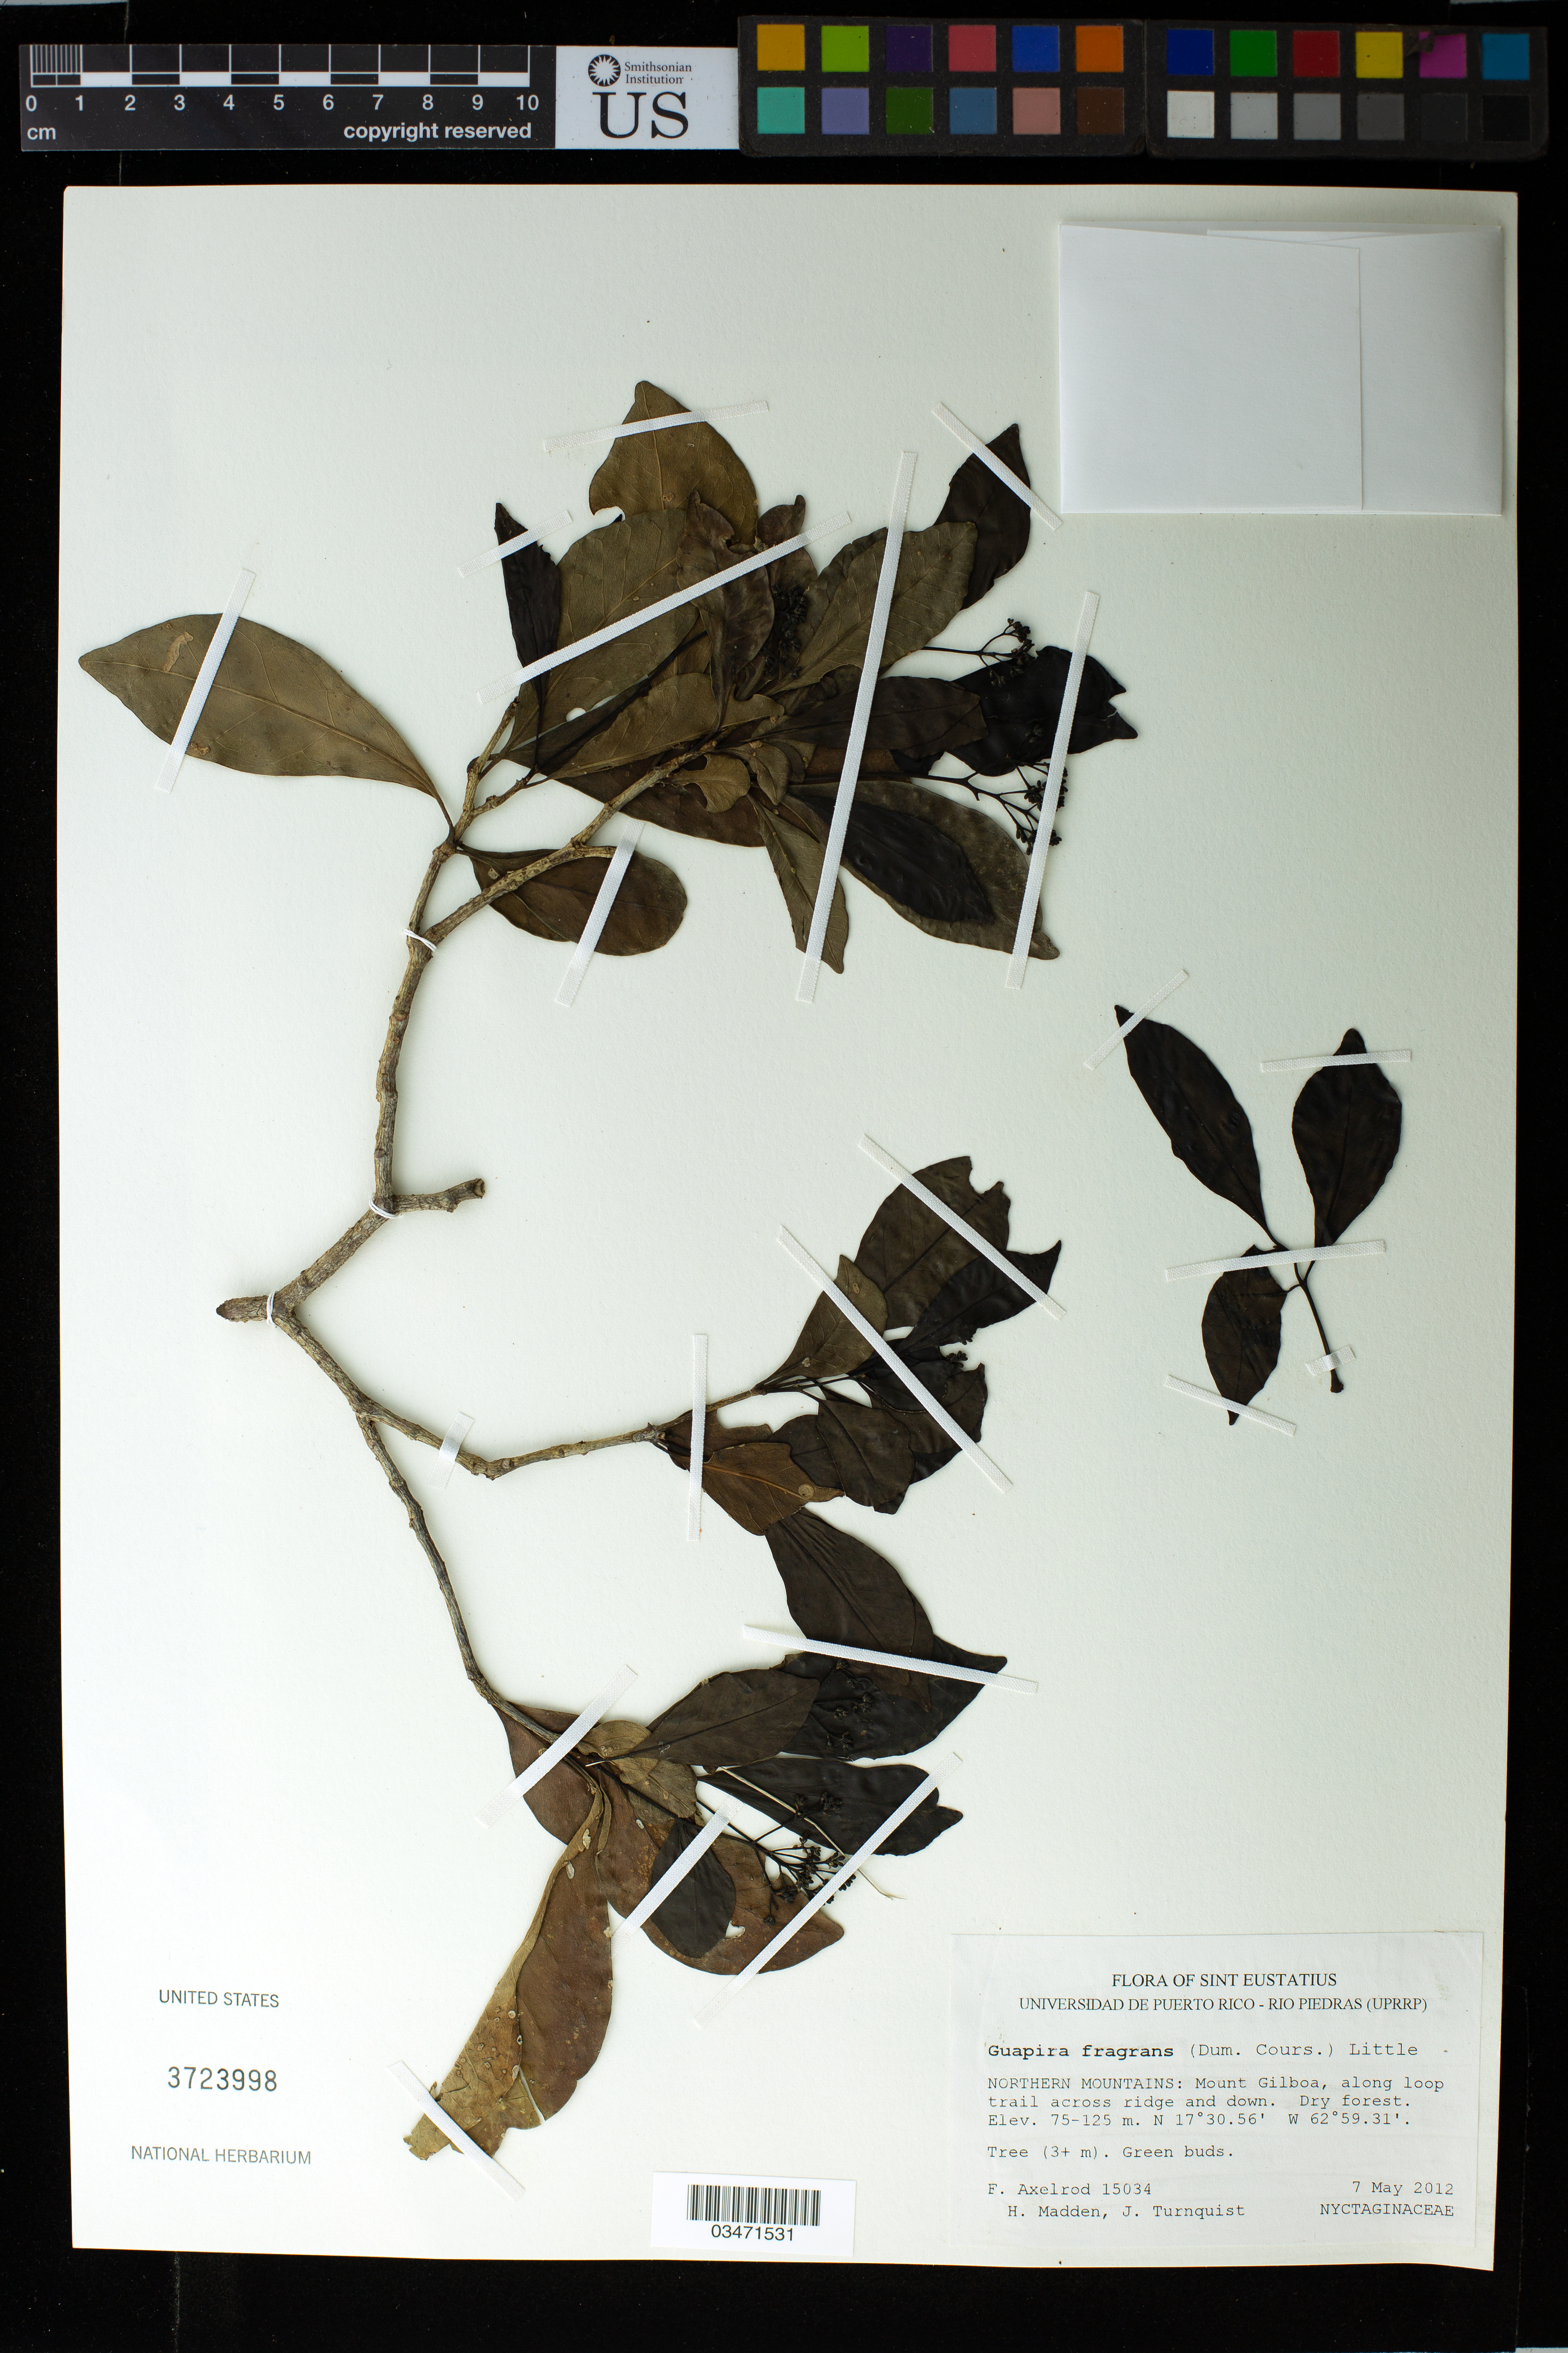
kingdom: Plantae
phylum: Tracheophyta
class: Magnoliopsida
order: Caryophyllales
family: Nyctaginaceae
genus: Guapira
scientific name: Guapira fragrans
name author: (Dum. Cours.) Little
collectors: F. S. Axelrod, H. Madden & J. Turnquist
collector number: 15034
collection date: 2012-05-07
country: Netherlands Antilles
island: St. Eustatius I.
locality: Northern Mountains. Mount Gilboa, along loop trail across ridge and down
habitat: Dry forest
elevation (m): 75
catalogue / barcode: US 3723998